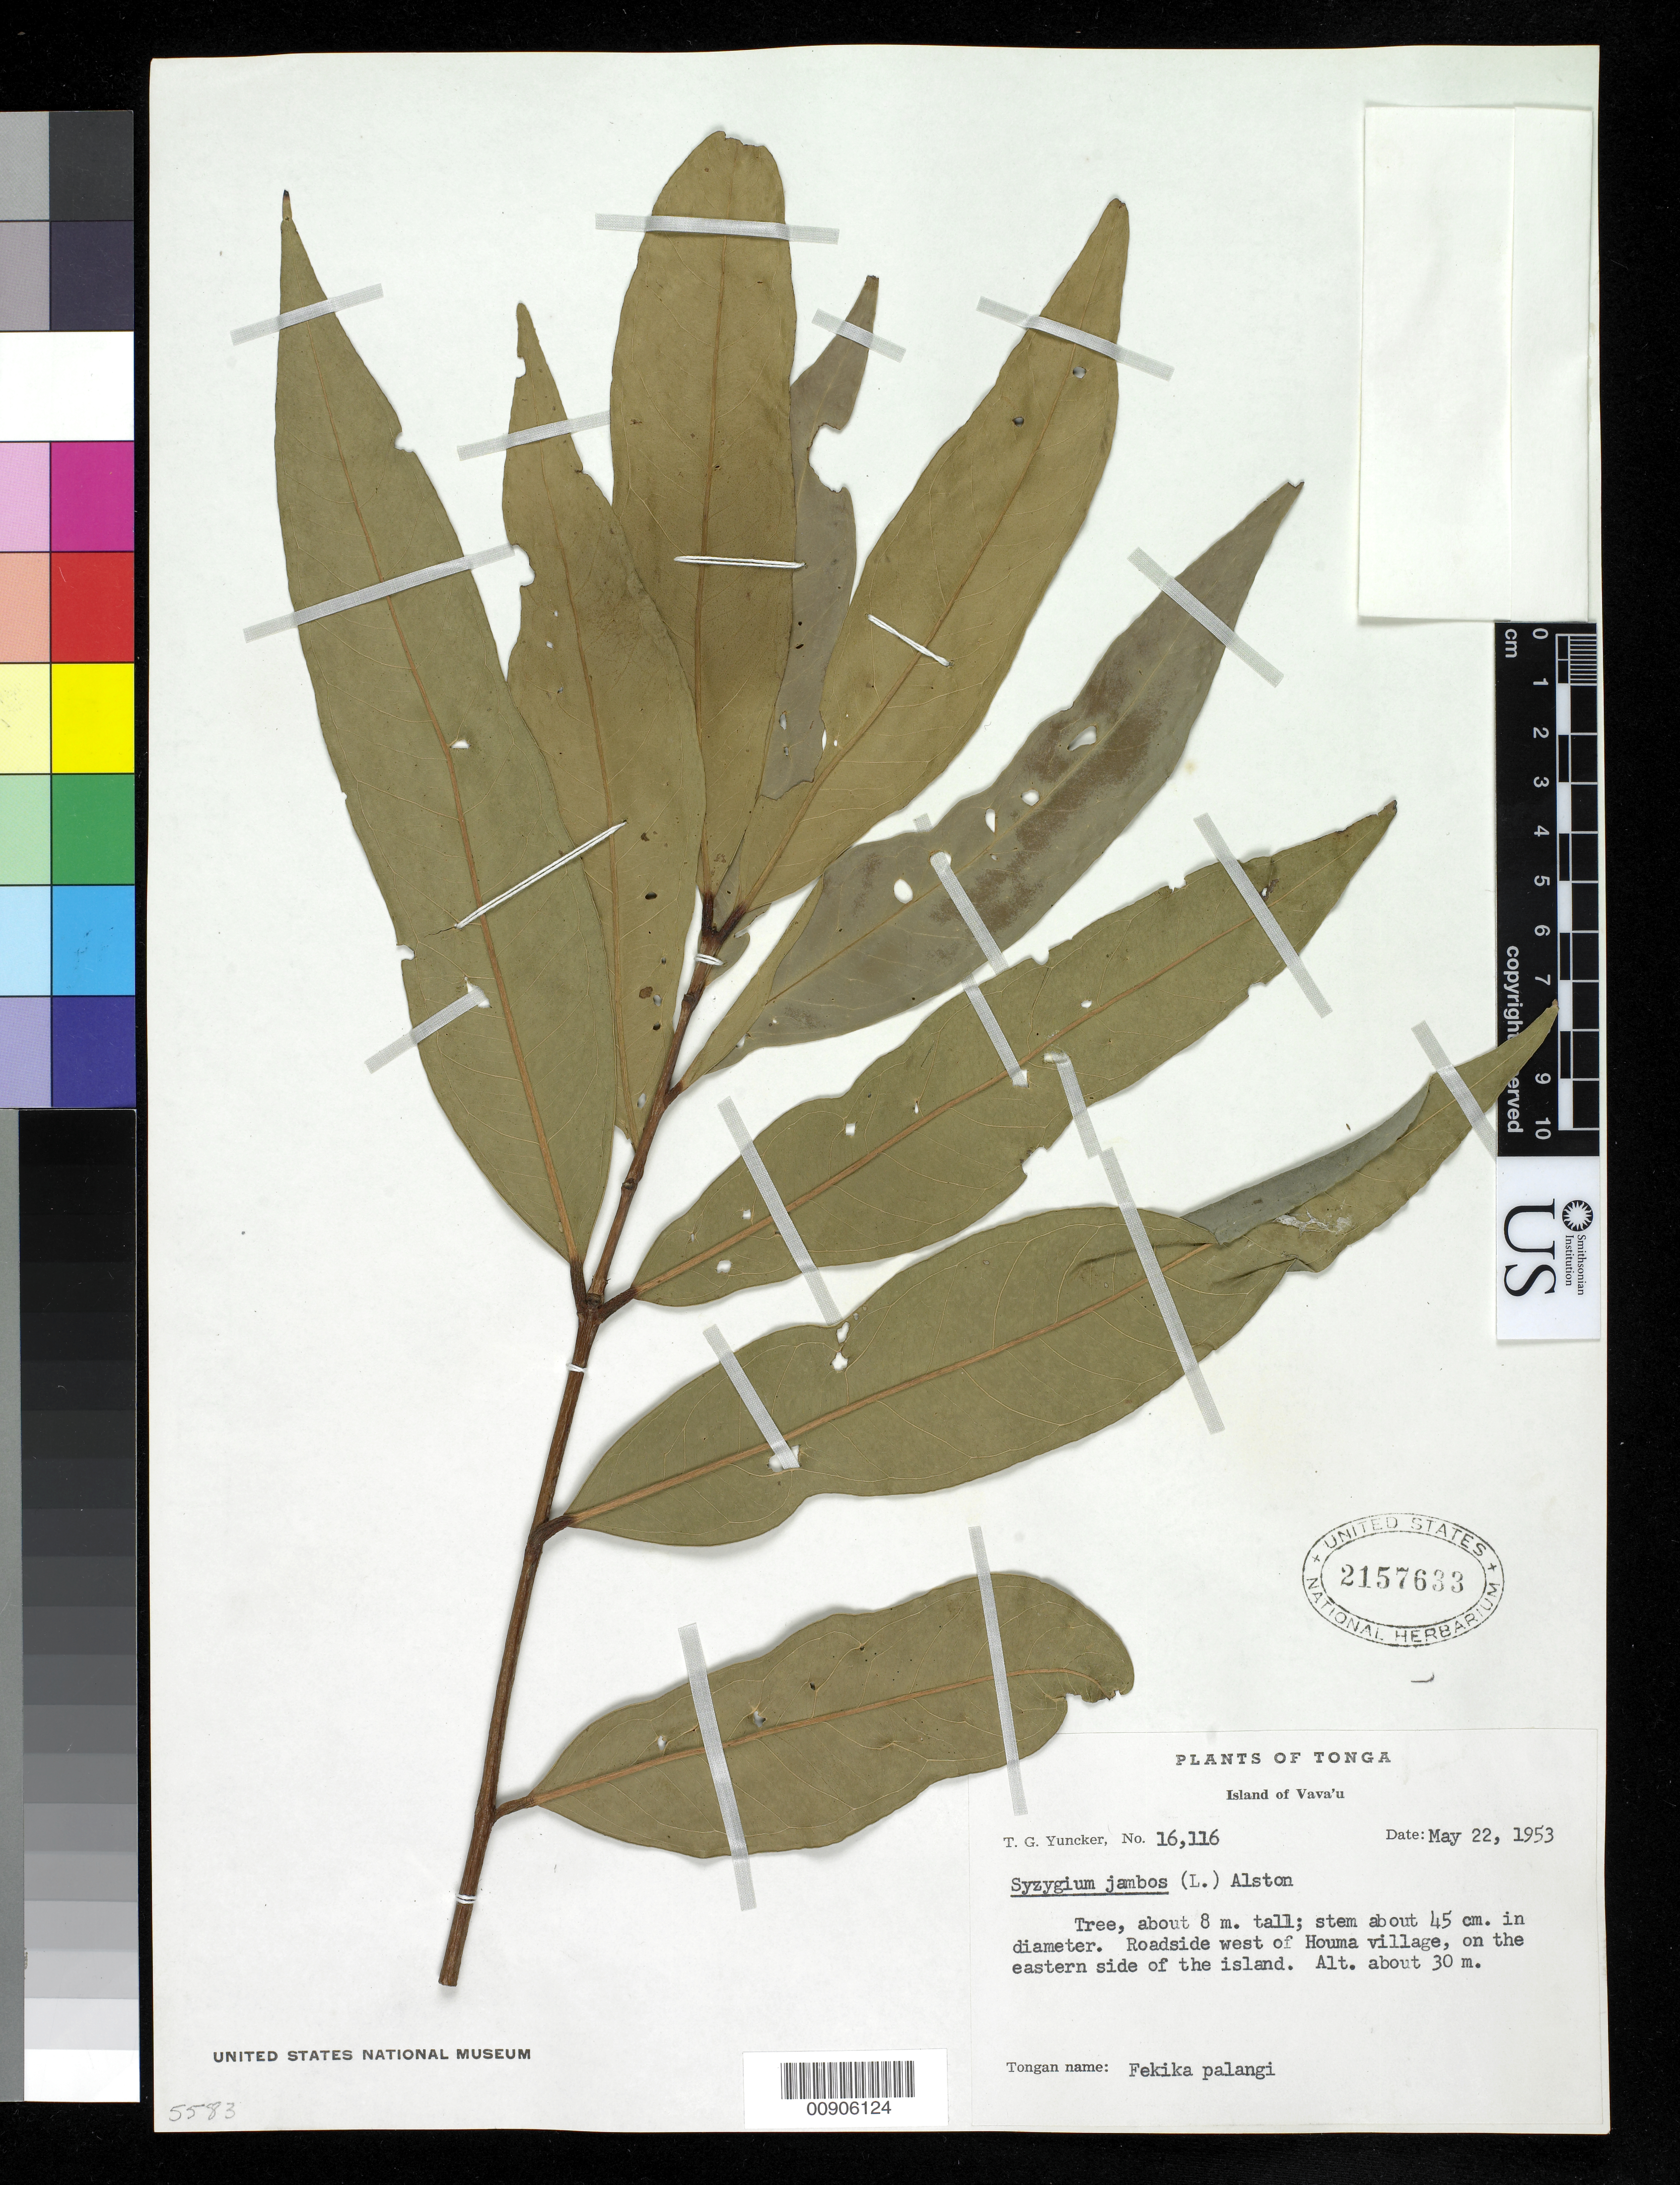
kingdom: Plantae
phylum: Tracheophyta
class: Magnoliopsida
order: Myrtales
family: Myrtaceae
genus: Syzygium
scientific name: Syzygium jambos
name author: (L.) Alston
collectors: T. G. Yuncker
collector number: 16116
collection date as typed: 22 May 1953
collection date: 1953-05-22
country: Tonga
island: Vava'u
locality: Roadside W of Houma village, on the eastern side of the island.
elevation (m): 30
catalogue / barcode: US 2157633